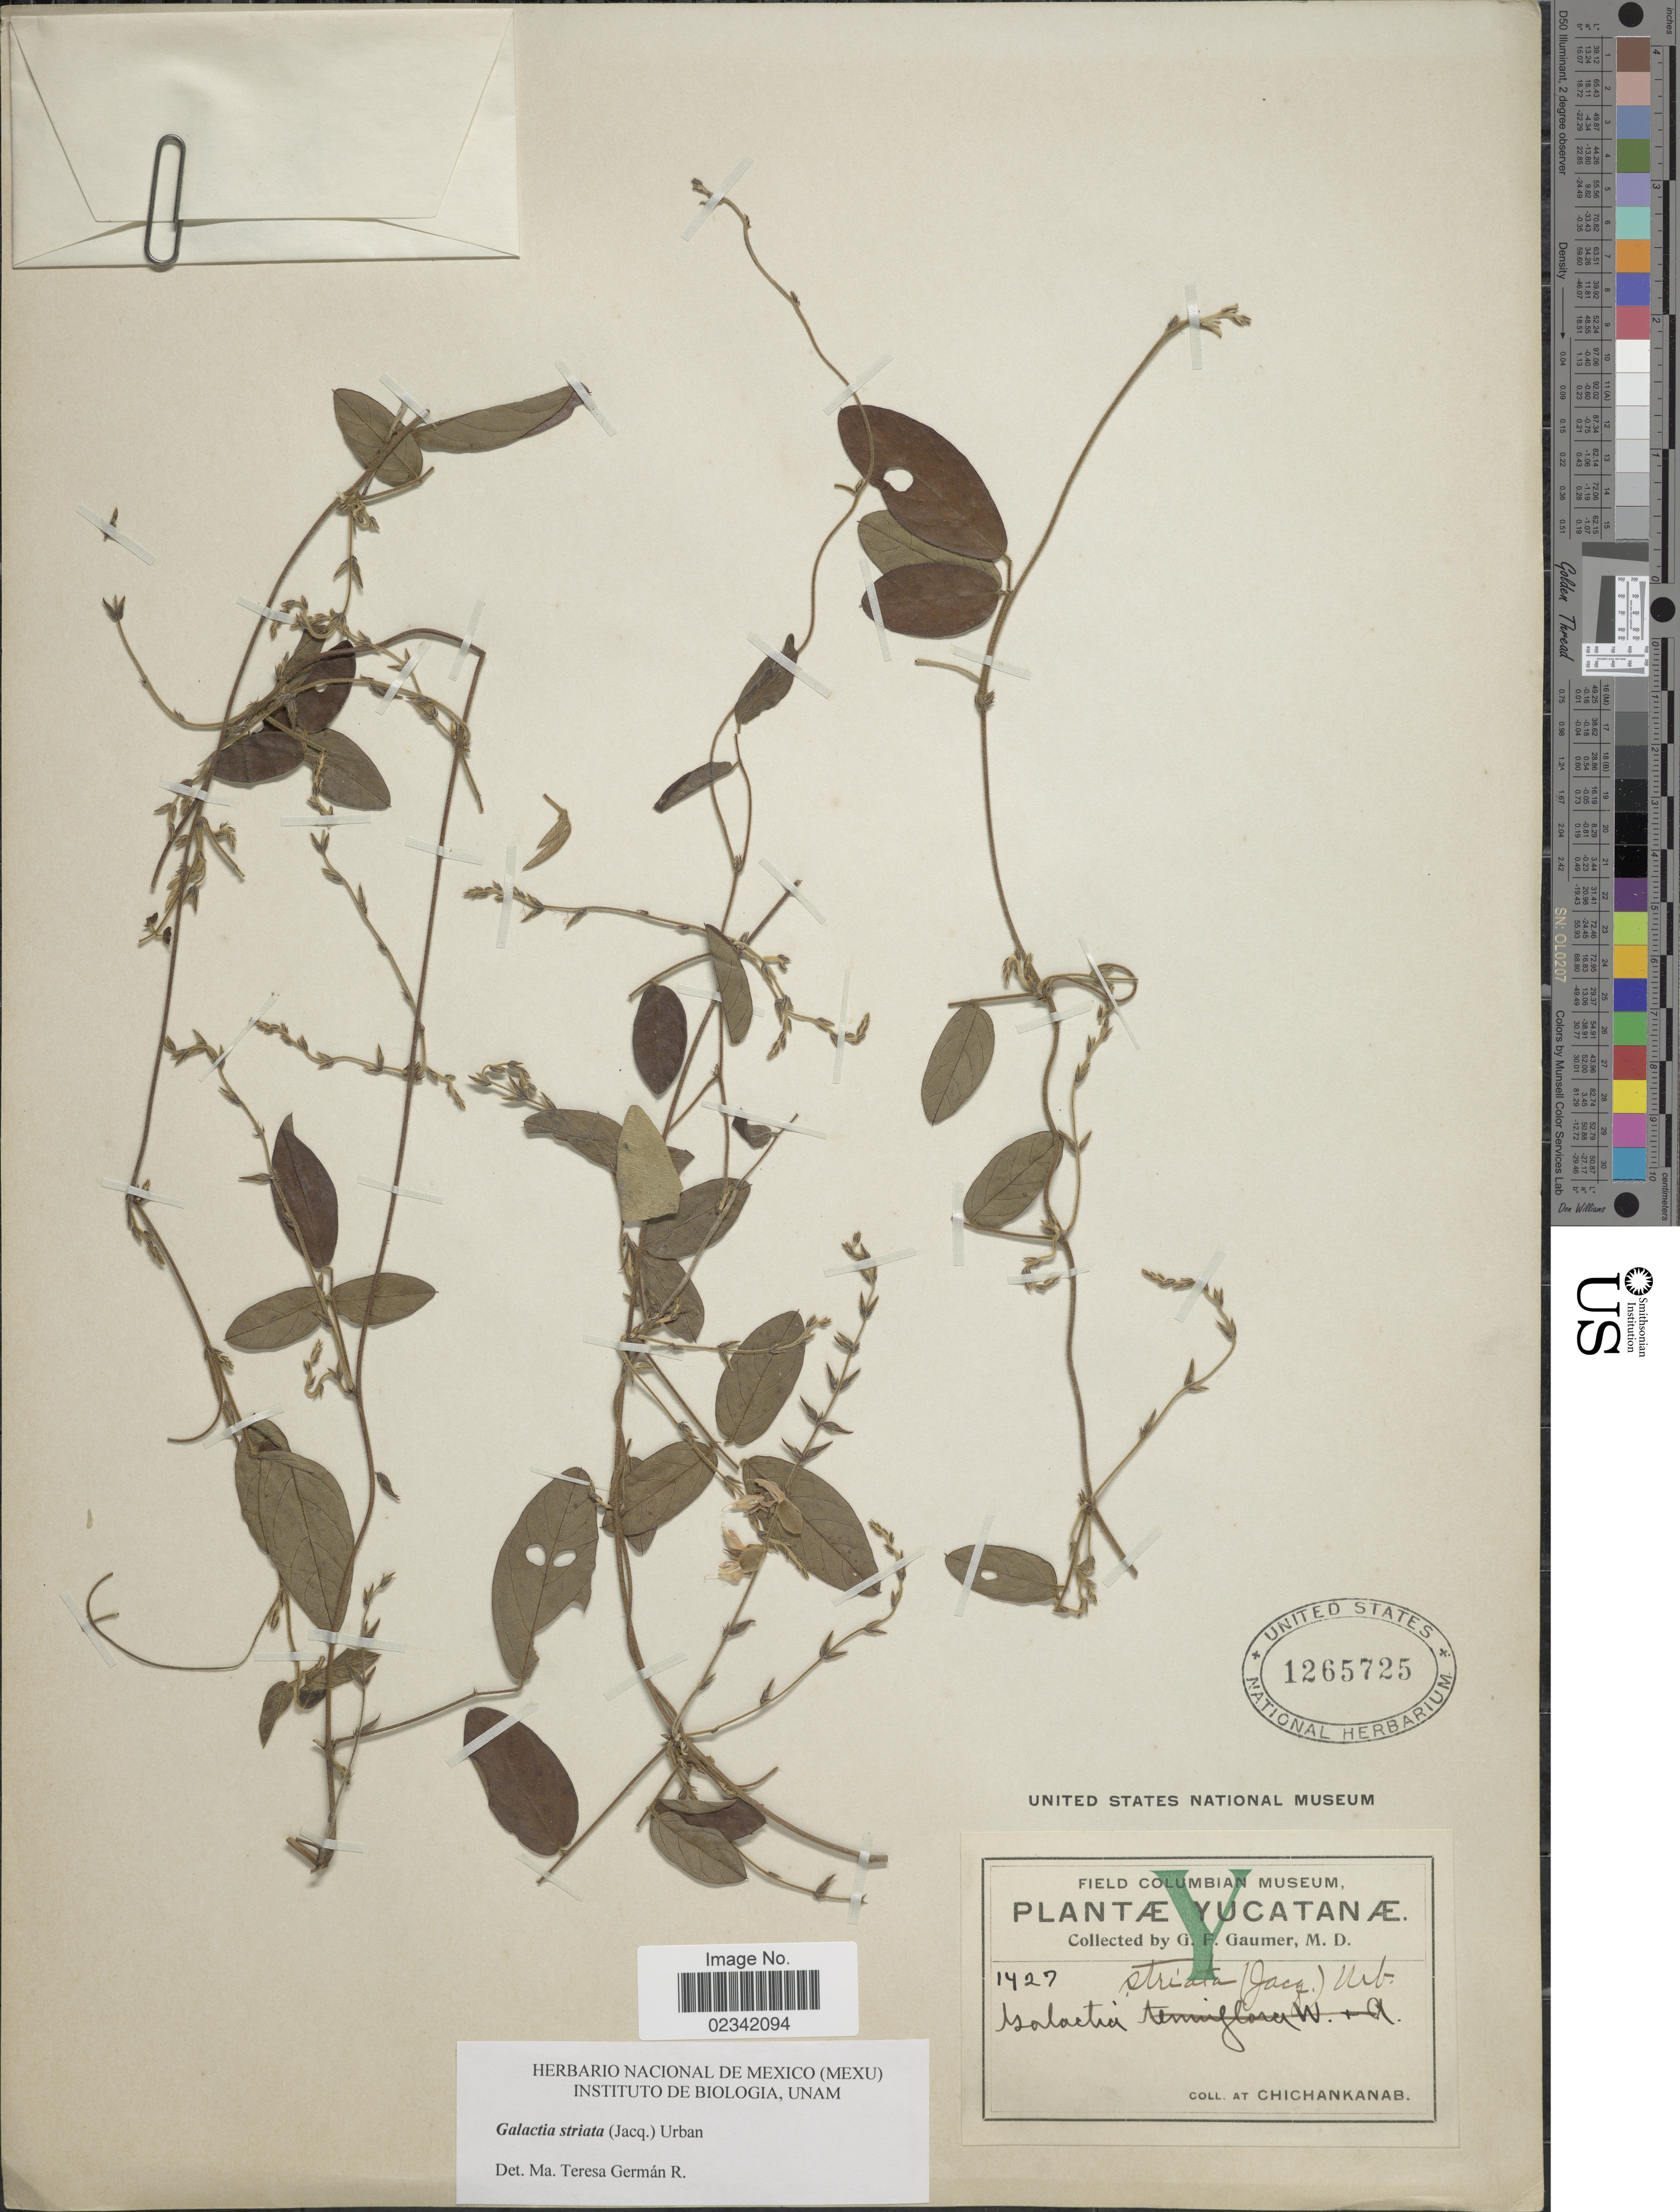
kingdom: Plantae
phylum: Tracheophyta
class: Magnoliopsida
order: Fabales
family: Fabaceae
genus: Galactia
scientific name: Galactia striata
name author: (Jacq.) Urb.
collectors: G. F. Gaumer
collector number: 1427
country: Mexico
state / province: Yucatán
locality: Yucatanae, At Chichankanab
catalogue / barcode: US 1265725